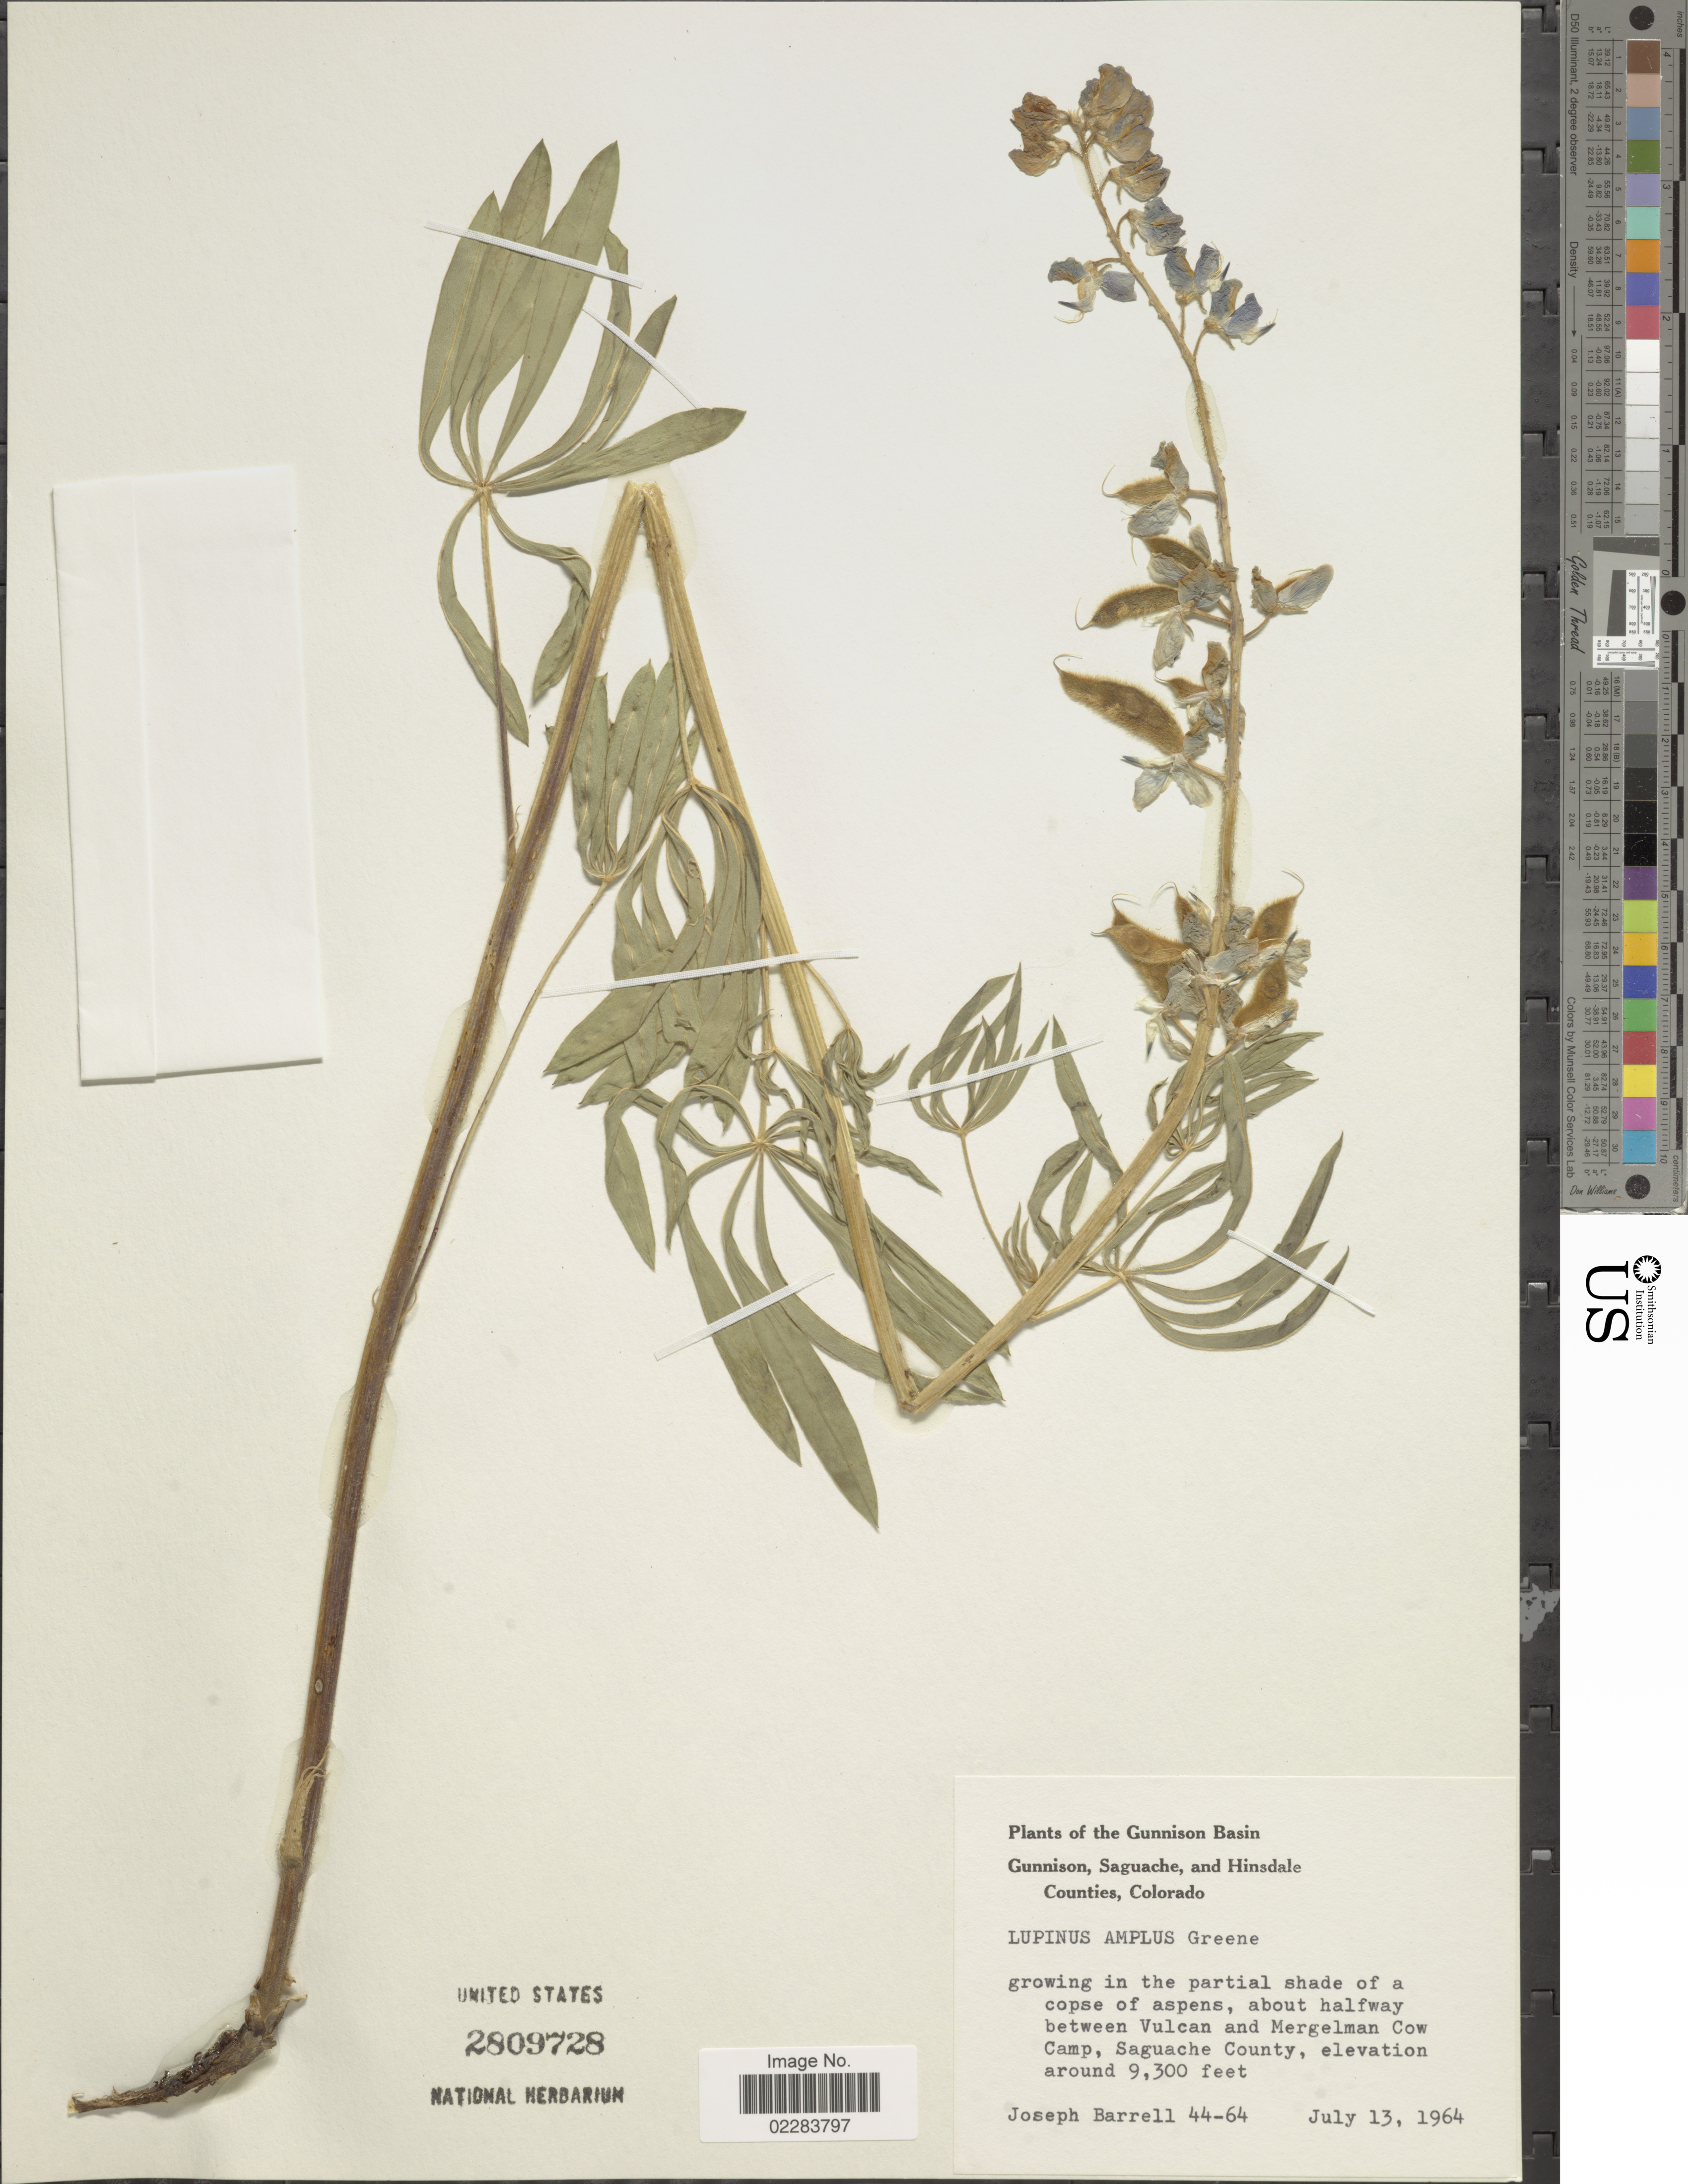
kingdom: Plantae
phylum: Tracheophyta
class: Magnoliopsida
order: Fabales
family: Fabaceae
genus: Lupinus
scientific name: Lupinus amplus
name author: Greene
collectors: J. Barrell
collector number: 44-64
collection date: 1964-07-13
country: United States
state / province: Colorado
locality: Gunnison Basin. Gunnison, Saguache, and Hinsdale Counties. growing in the partial shade of a copses of aspens, abouth halfway between Vulcan and Mergelman Cow Camp, Saguache County.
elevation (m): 2835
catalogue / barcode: US 2809728